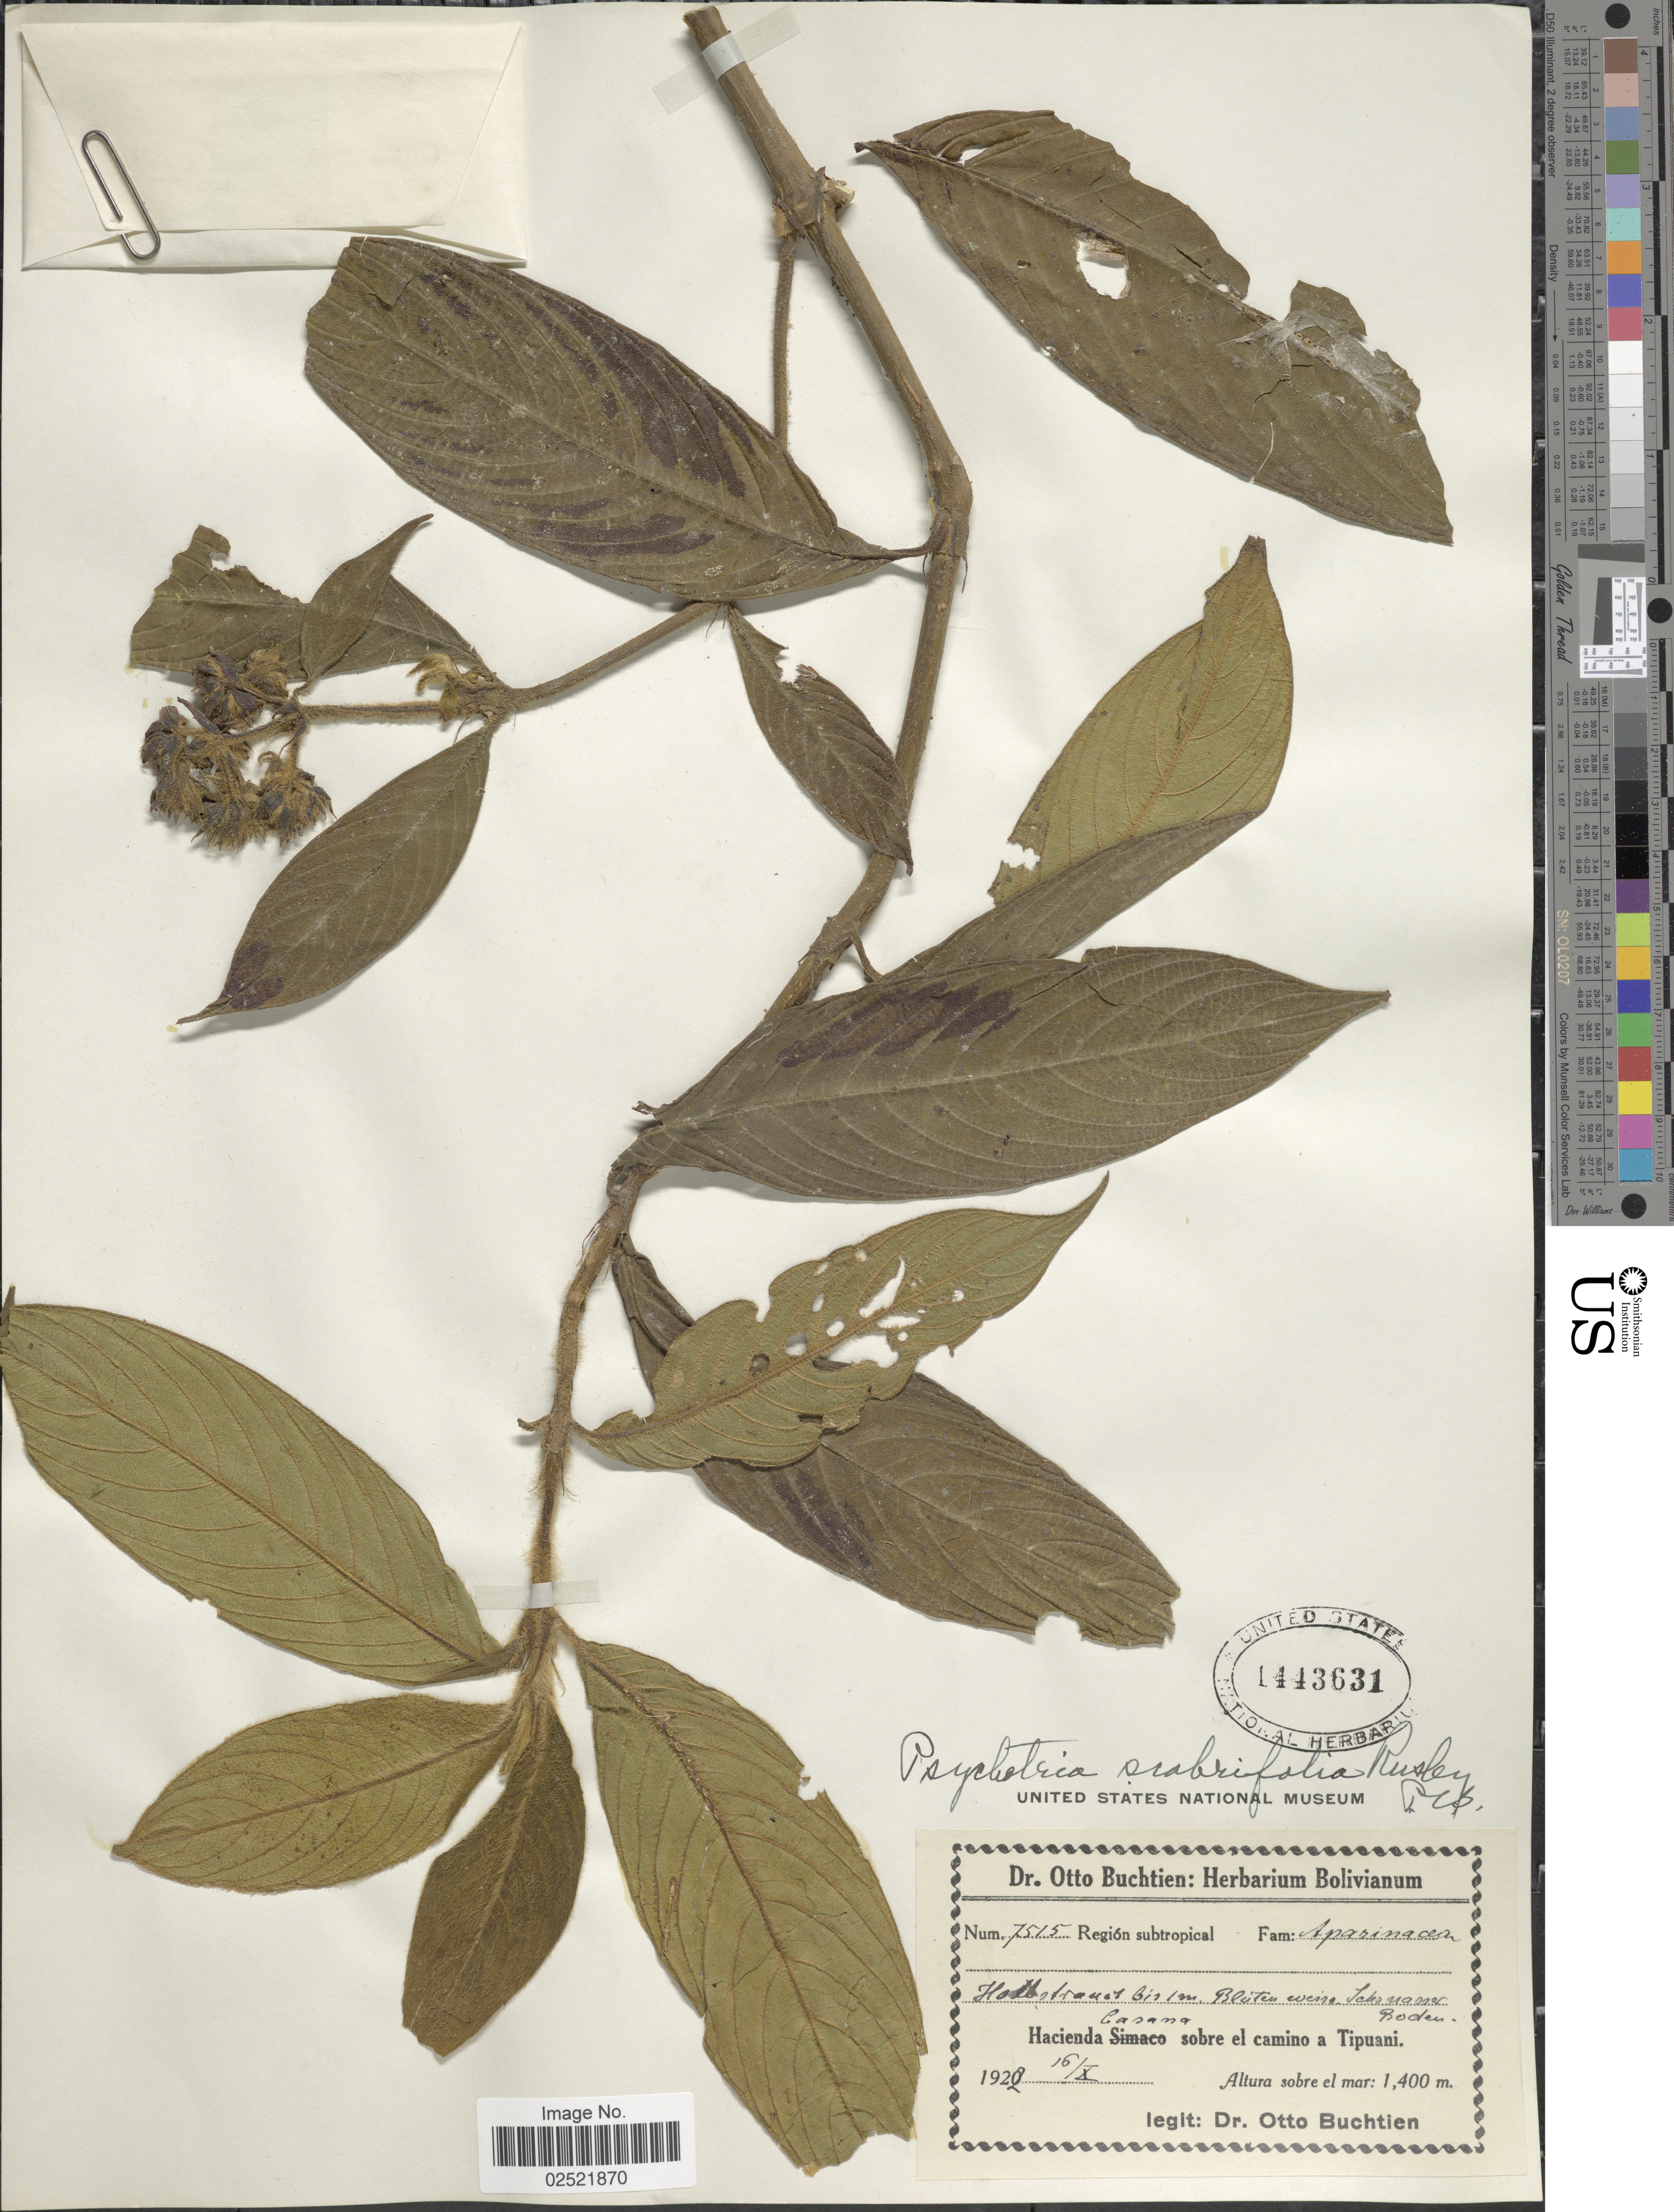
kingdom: Plantae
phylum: Tracheophyta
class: Magnoliopsida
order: Gentianales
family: Rubiaceae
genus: Psychotria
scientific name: Psychotria scabrifolia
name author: Rusby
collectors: O. Buchtien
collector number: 7515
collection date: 1922-10-16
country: Bolivia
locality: Hacienda Casana sobre el camino a Tipuani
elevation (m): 1400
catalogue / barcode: US 1443631